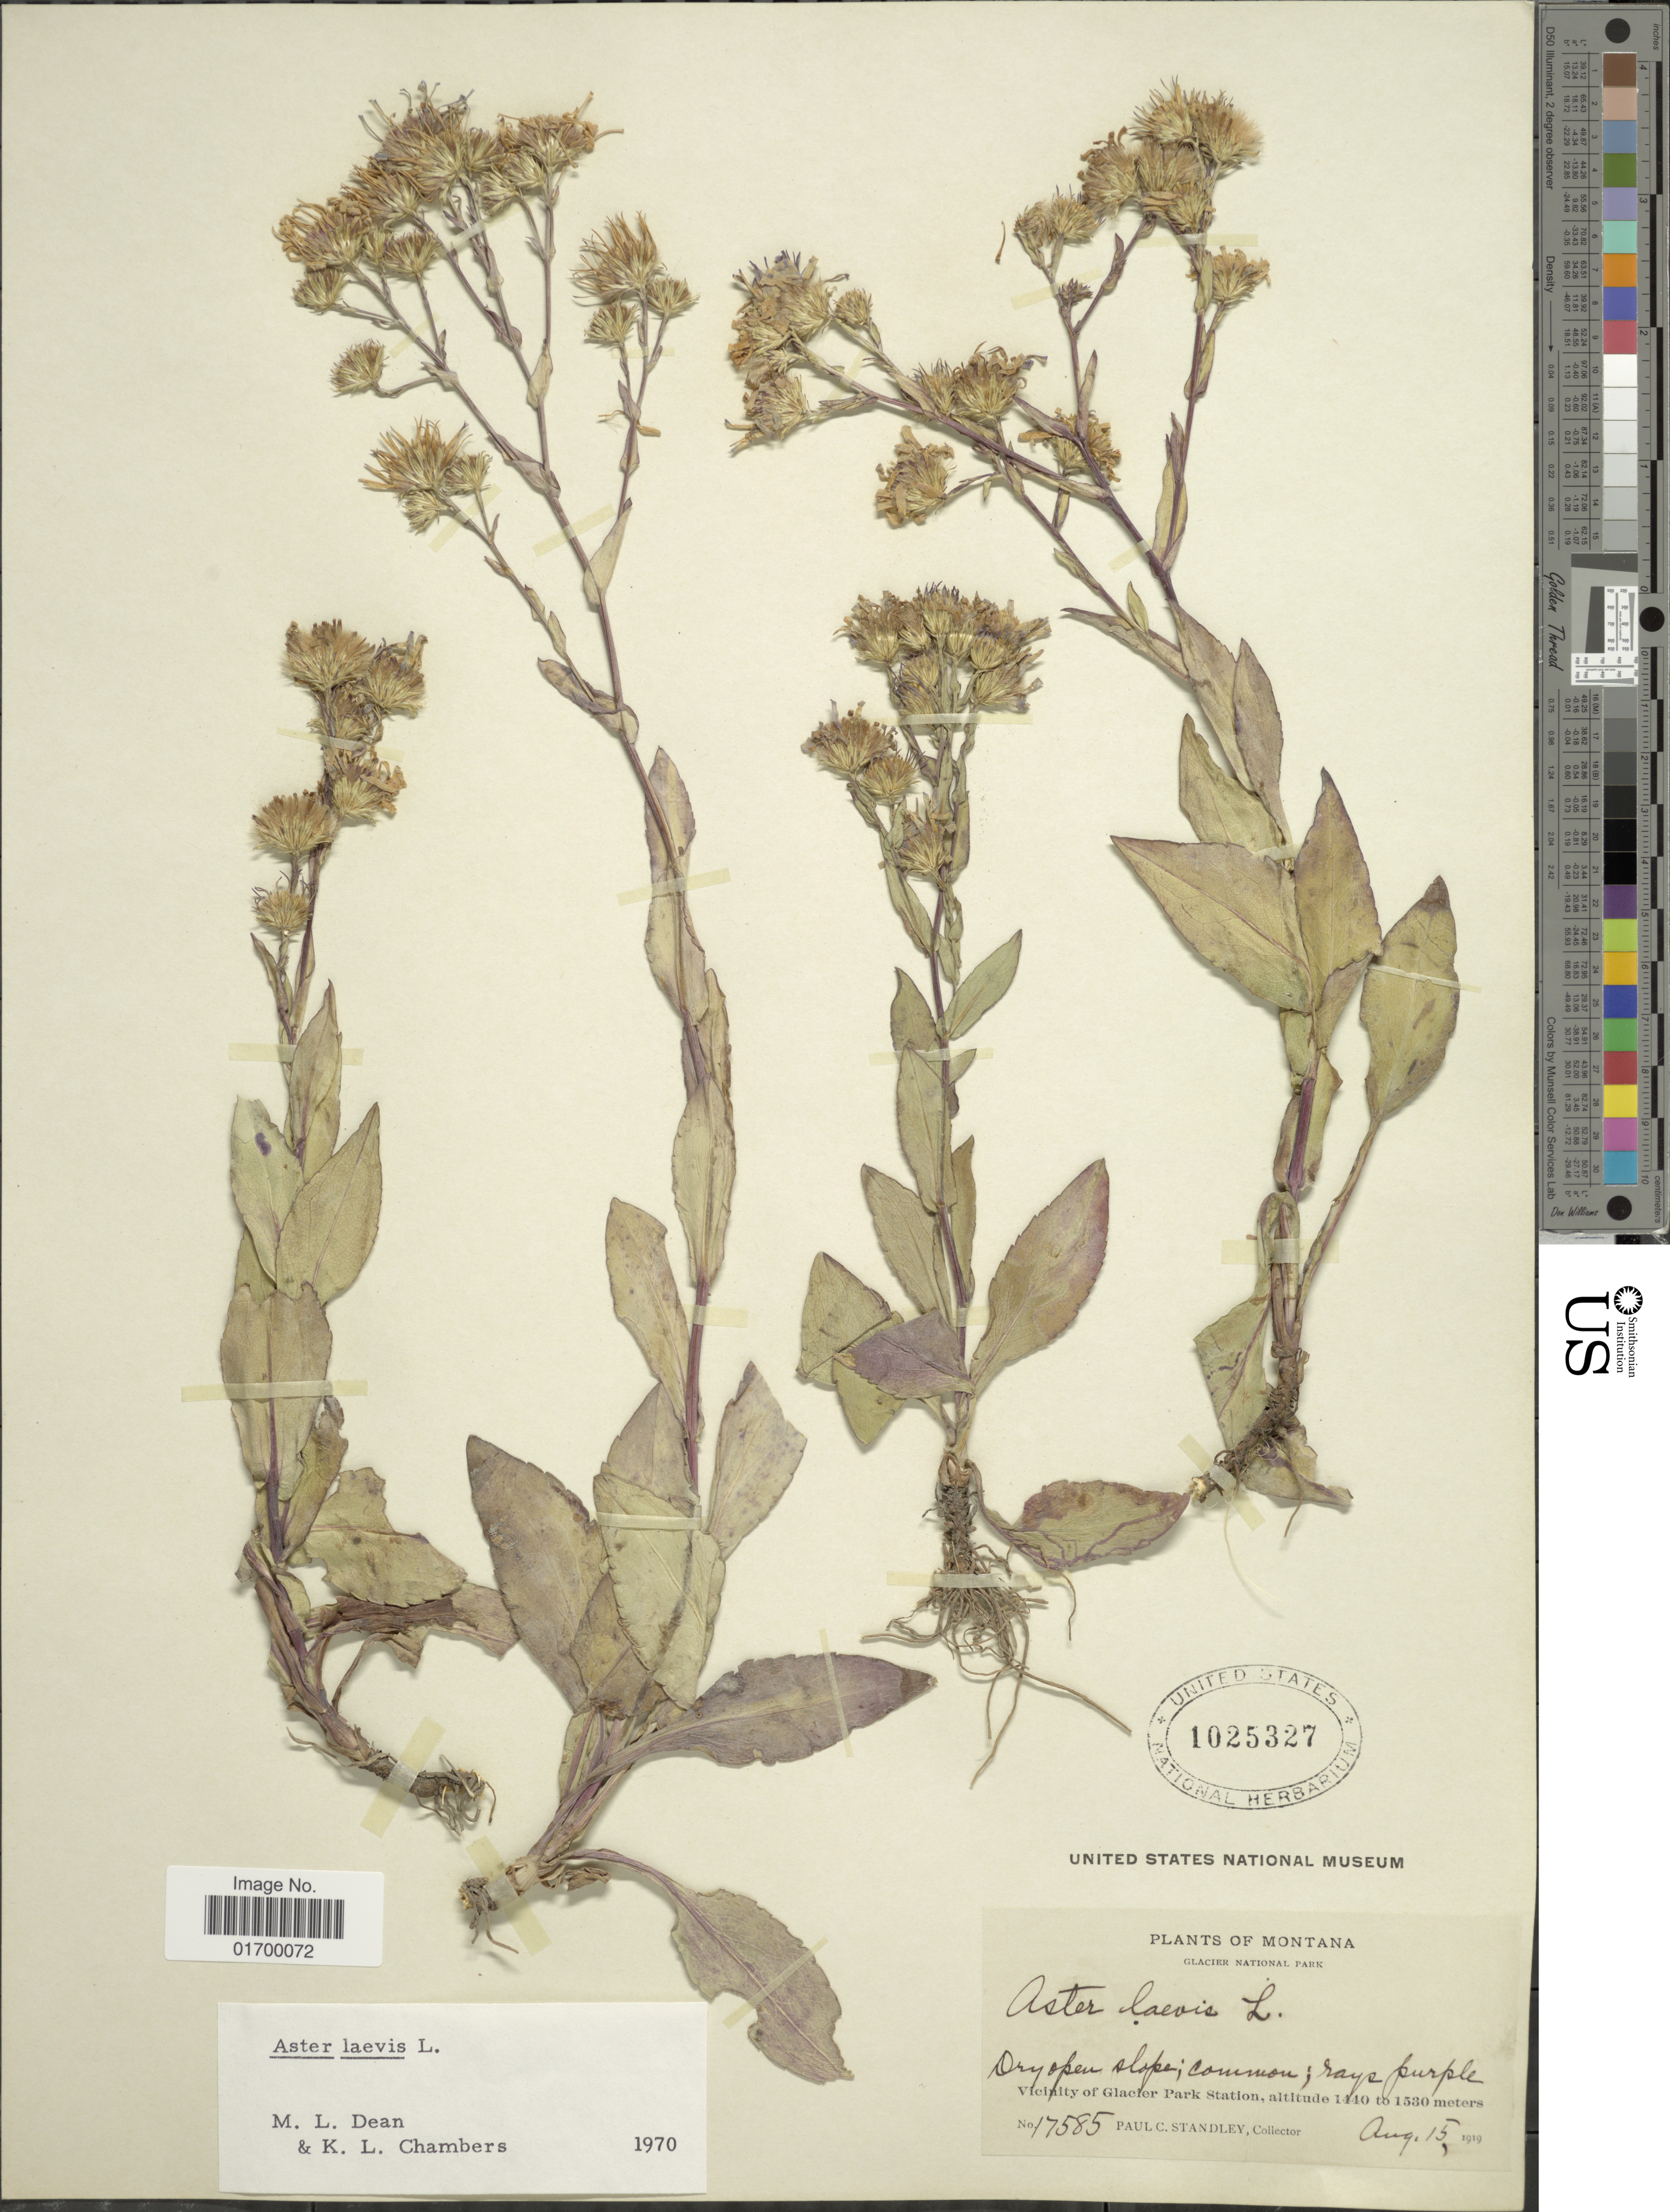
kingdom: Plantae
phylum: Tracheophyta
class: Magnoliopsida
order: Asterales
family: Asteraceae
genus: Symphyotrichum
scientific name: Symphyotrichum laeve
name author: (L.) Á. Löve & D. Löve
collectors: P. C. Standley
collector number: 17585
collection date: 1919-08-15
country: United States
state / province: Montana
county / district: Glacier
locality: Glacier National Park, Vicinity of Glacier Park Station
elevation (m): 1440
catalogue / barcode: US 1025327